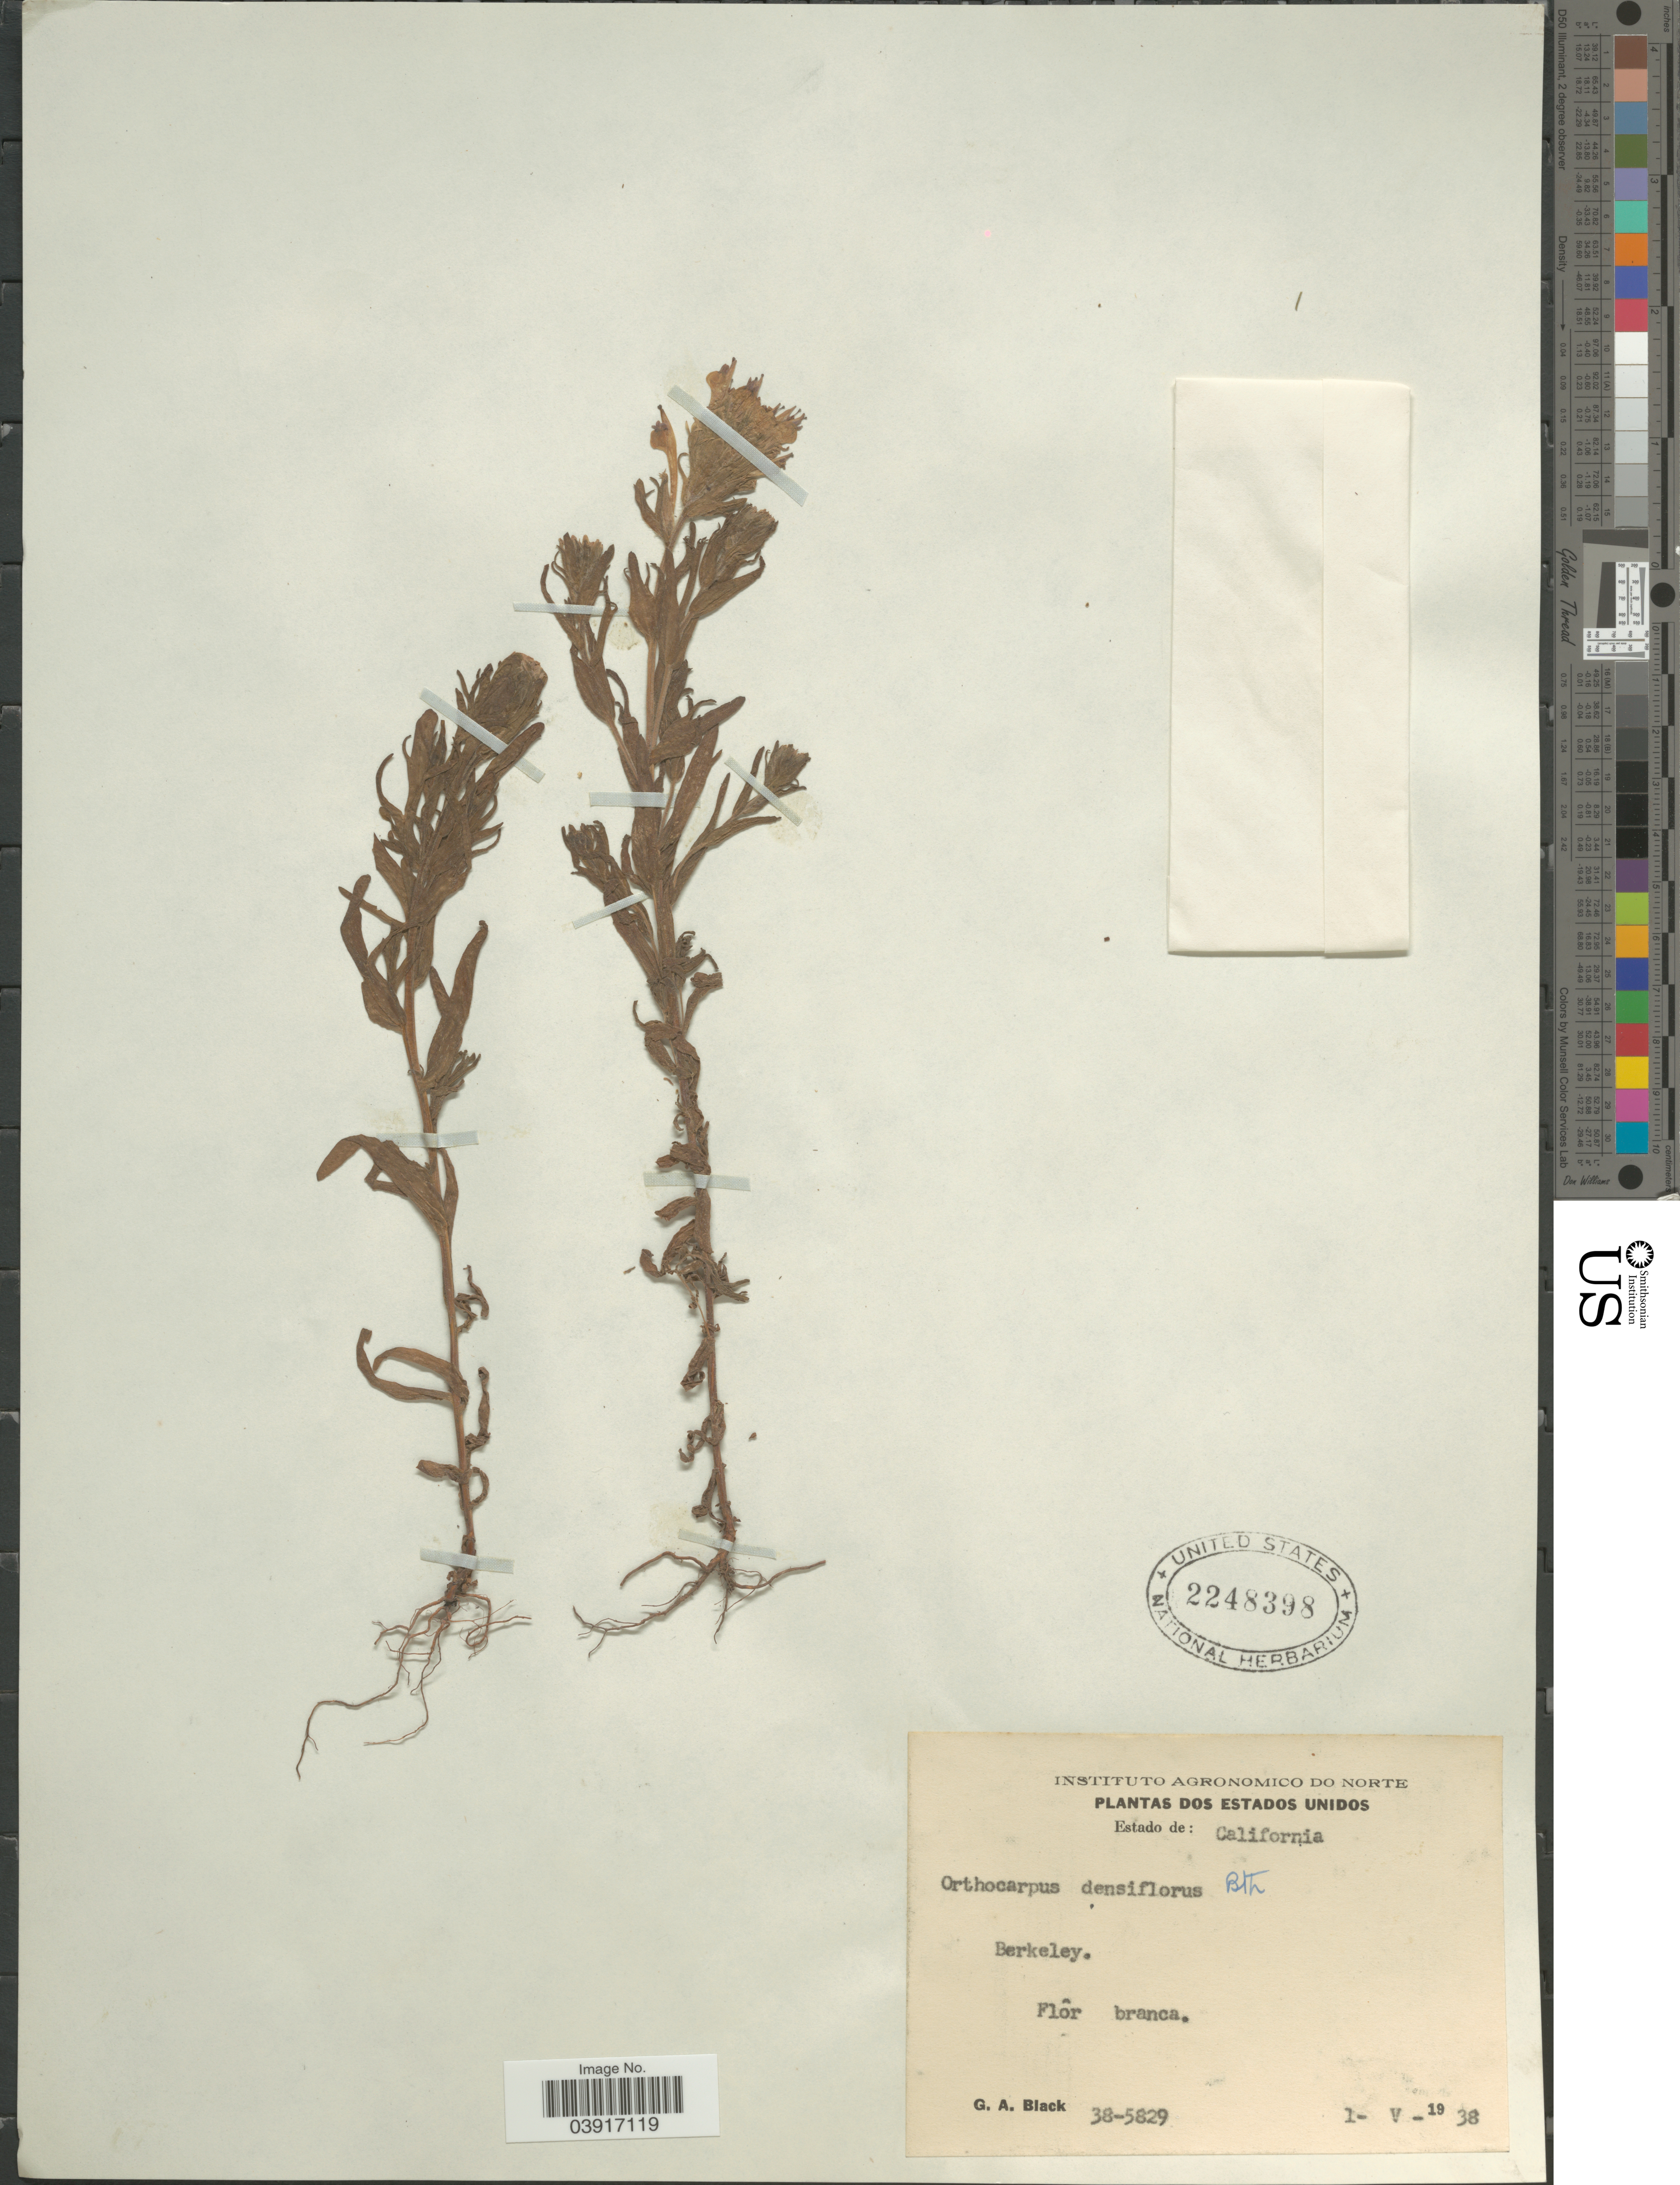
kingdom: Plantae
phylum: Tracheophyta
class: Magnoliopsida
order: Lamiales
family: Orobanchaceae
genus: Orthocarpus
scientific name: Orthocarpus densiflorus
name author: Benth.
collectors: G. A. Black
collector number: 38-5829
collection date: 1938-05-01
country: United States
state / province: California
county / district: Alameda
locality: Estados Unidos. Berkeley.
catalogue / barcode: US 2248398